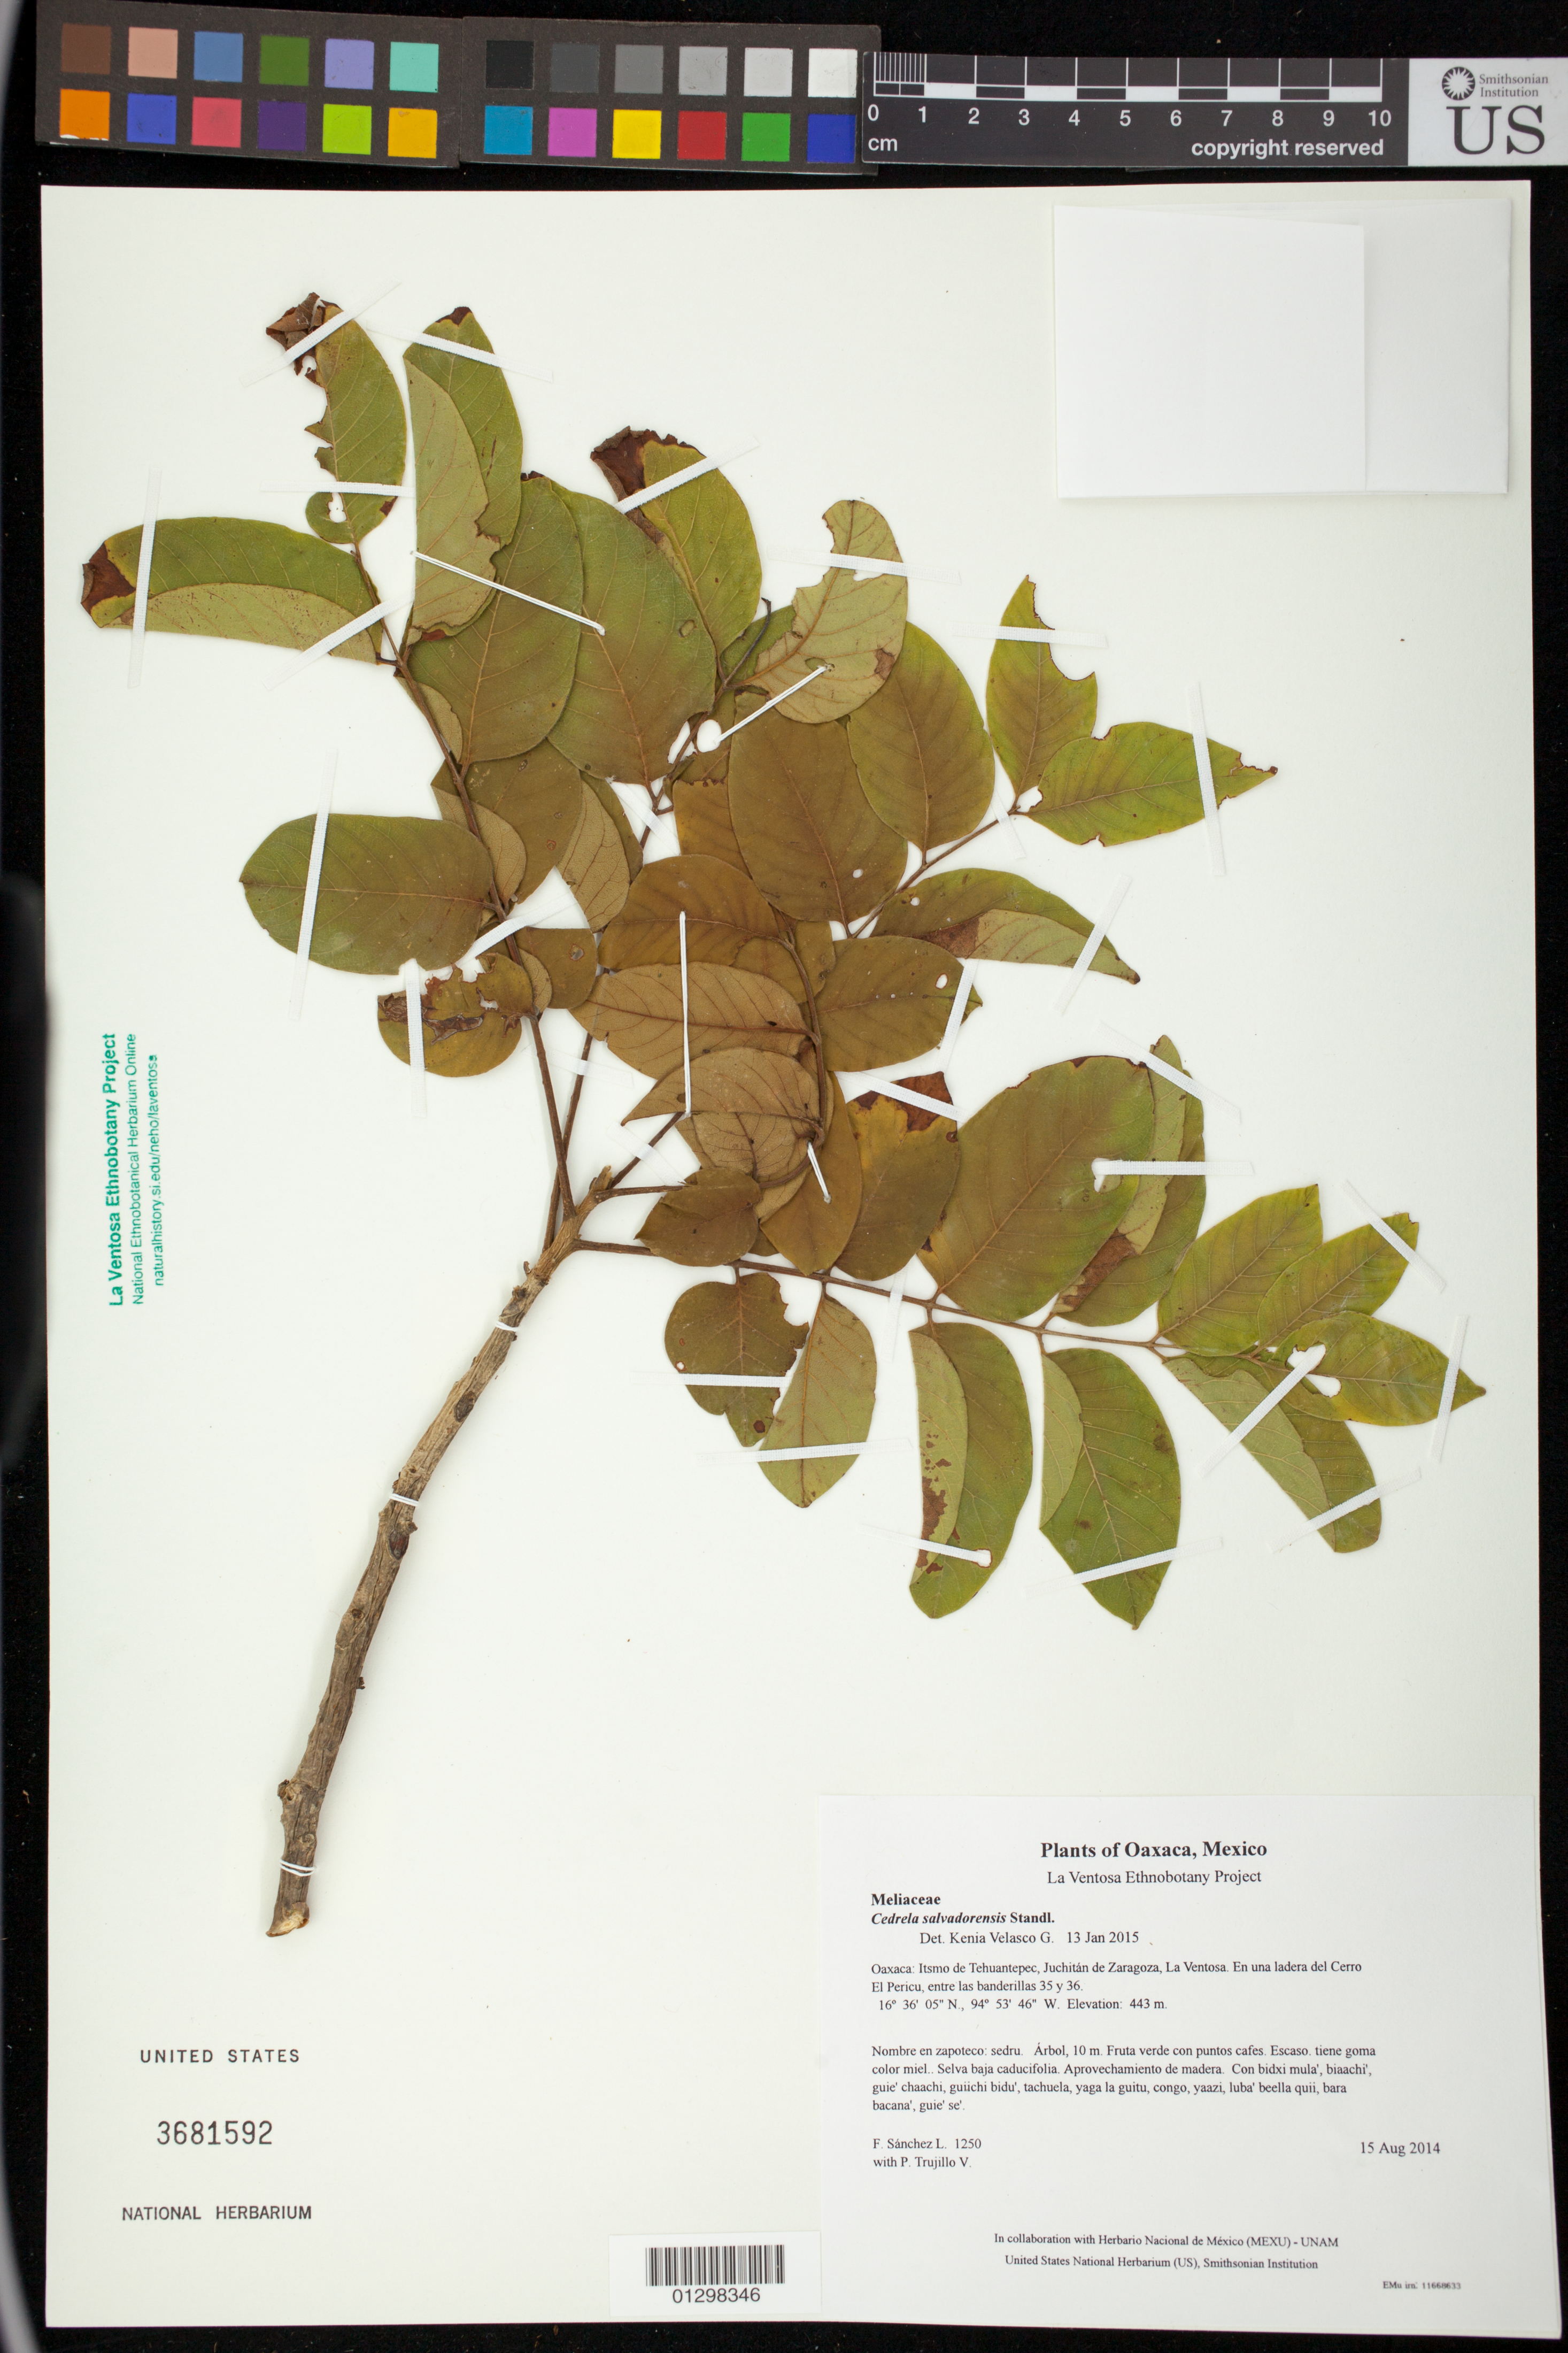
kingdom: Plantae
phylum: Tracheophyta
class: Magnoliopsida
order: Sapindales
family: Meliaceae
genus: Cedrela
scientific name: Cedrela salvadorensis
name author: Standl.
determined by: Velasco G., Kenia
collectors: F. Sánchez L. & P. Trujillo V.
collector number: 1250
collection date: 2014-08-15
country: Mexico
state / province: Oaxaca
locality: Itsmo de Tehuantepec, Juchitán de Zaragoza, La Ventosa. En una ladera del Cerro El Pericu, entre las banderillas 35 y 36.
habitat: Selva baja caducifolia. Aprovechamiento de madera.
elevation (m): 443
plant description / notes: JEBOT, MEXU, US; Yaga. 10 m. Cuaananaxhi naga' ne puntu namuu. Huaxie'.; cedro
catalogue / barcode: US 3681592